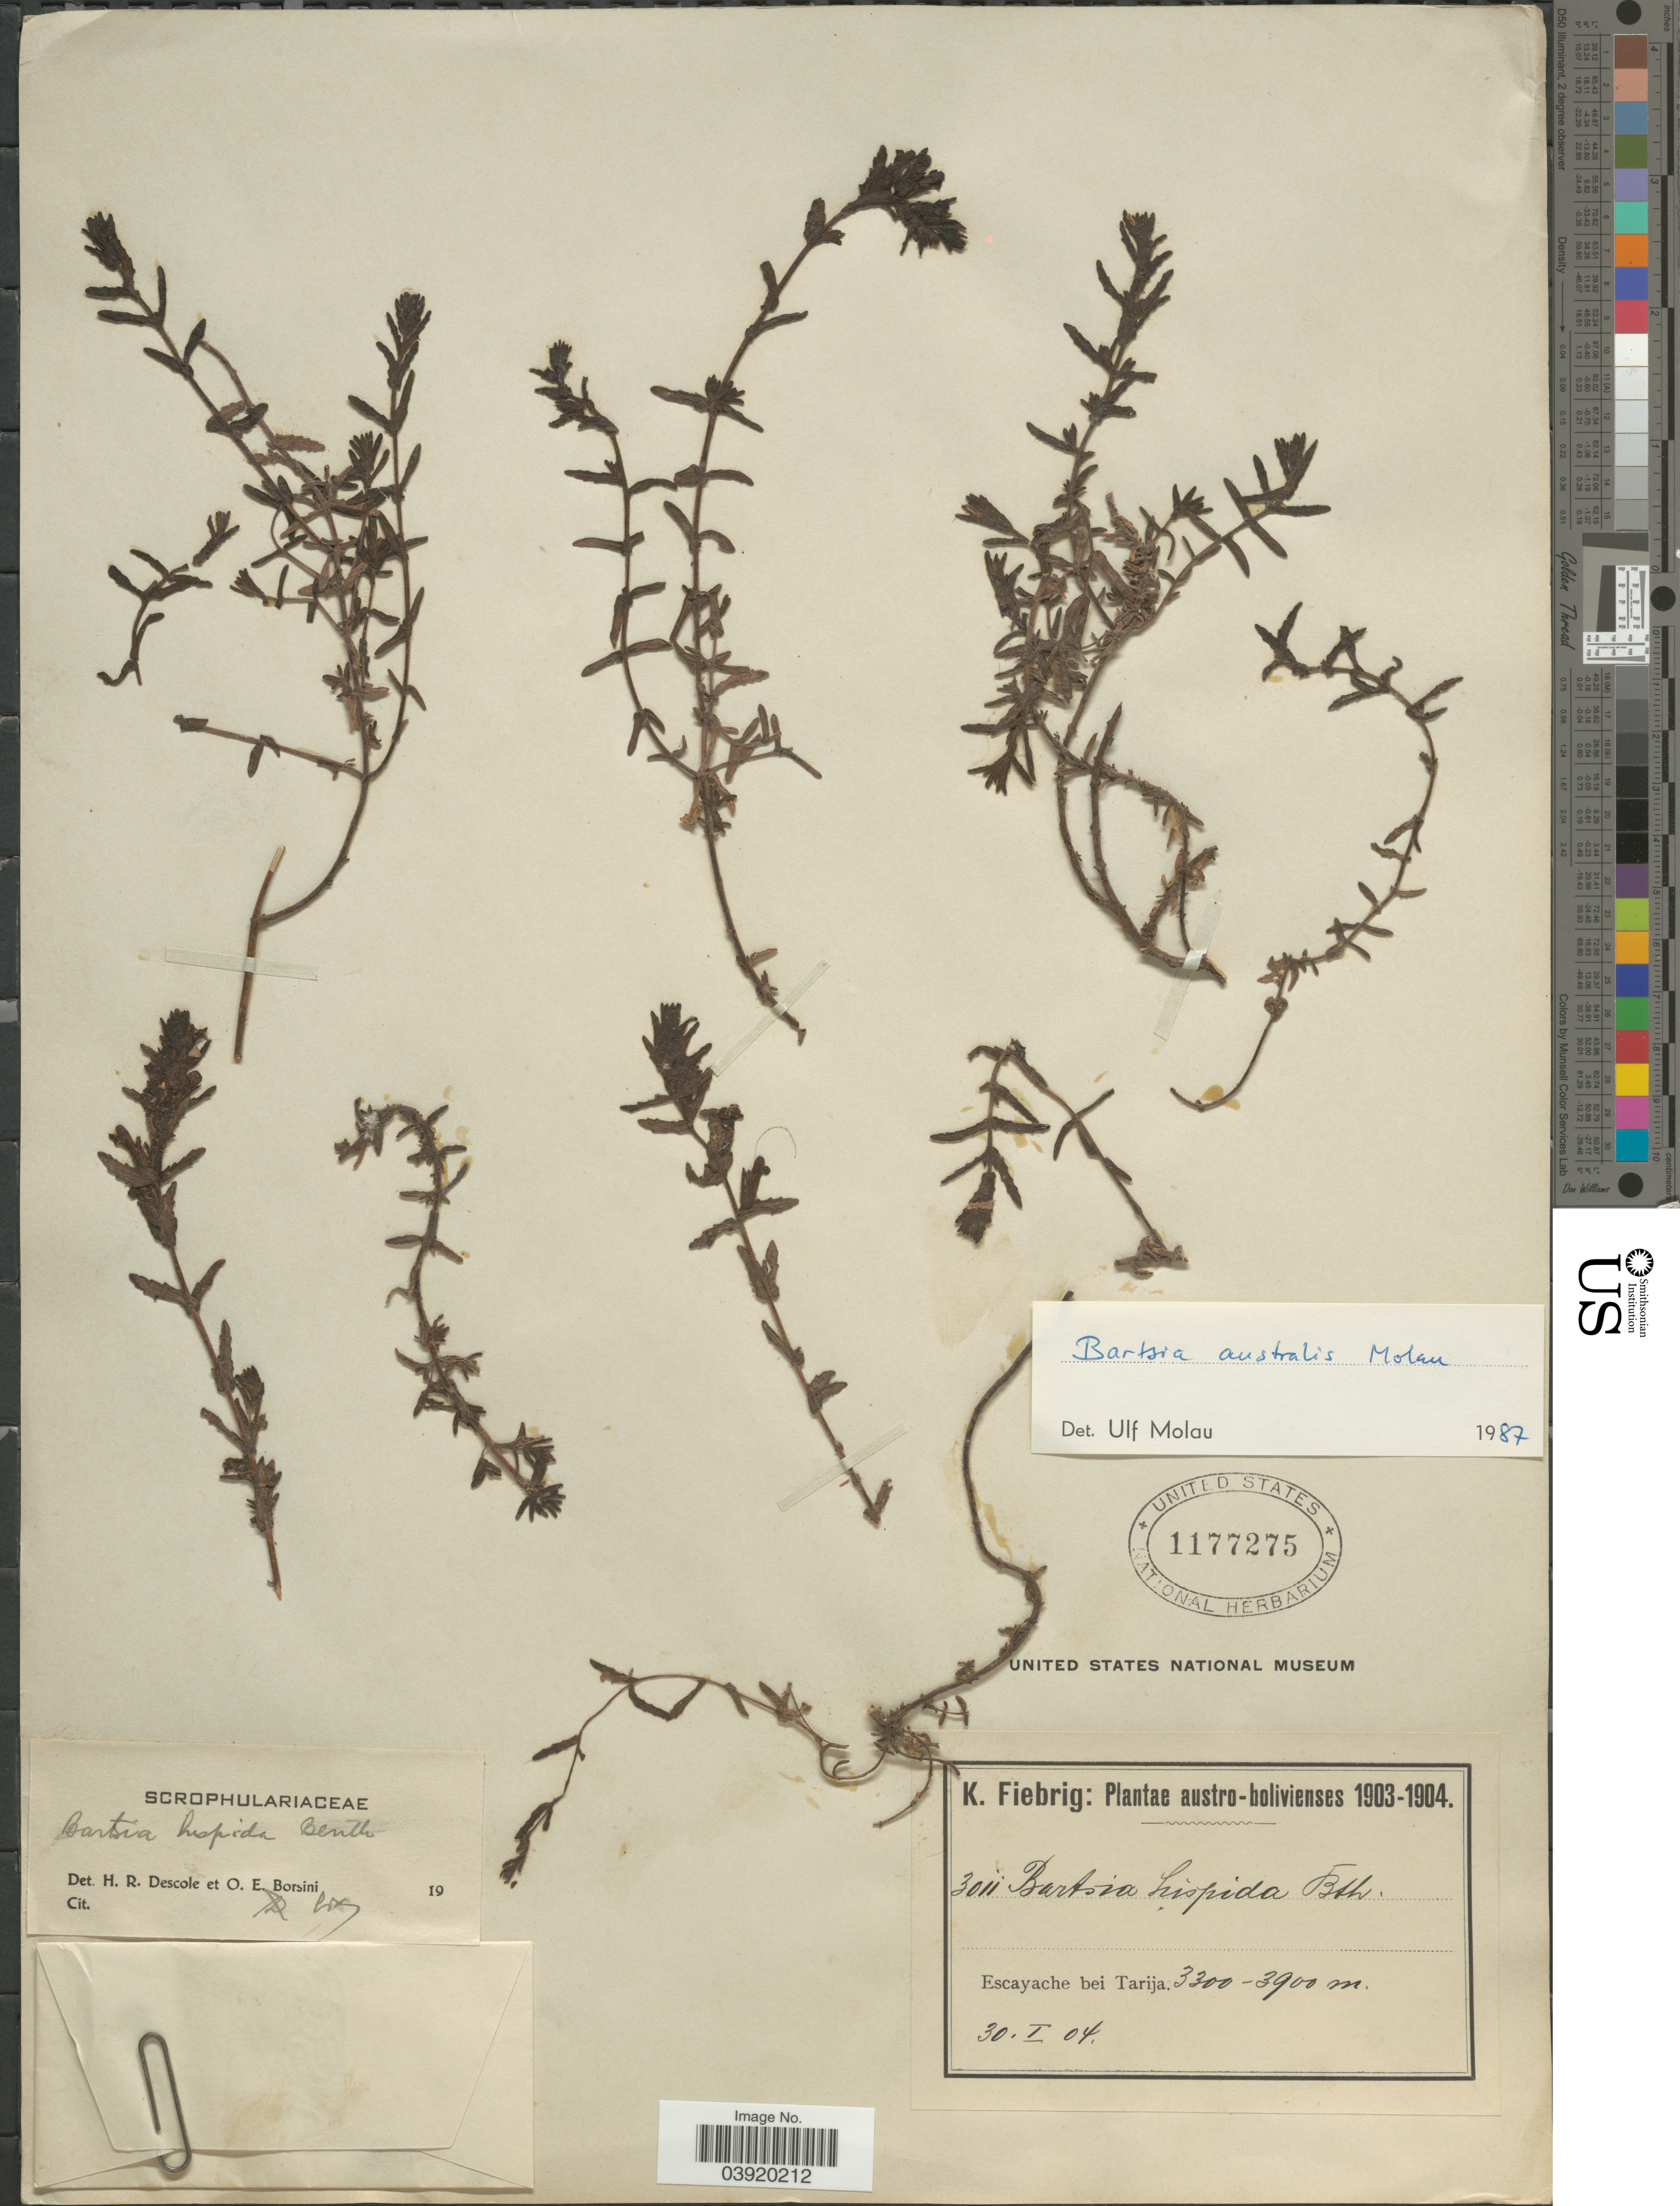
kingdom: Plantae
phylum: Tracheophyta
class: Magnoliopsida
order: Lamiales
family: Orobanchaceae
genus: Bartsia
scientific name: Bartsia australis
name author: Molau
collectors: K. Fiebrig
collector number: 3011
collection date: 1904-01-30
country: Bolivia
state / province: Tarija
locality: Escayache bei Tarija.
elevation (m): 3300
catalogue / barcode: US 1177275